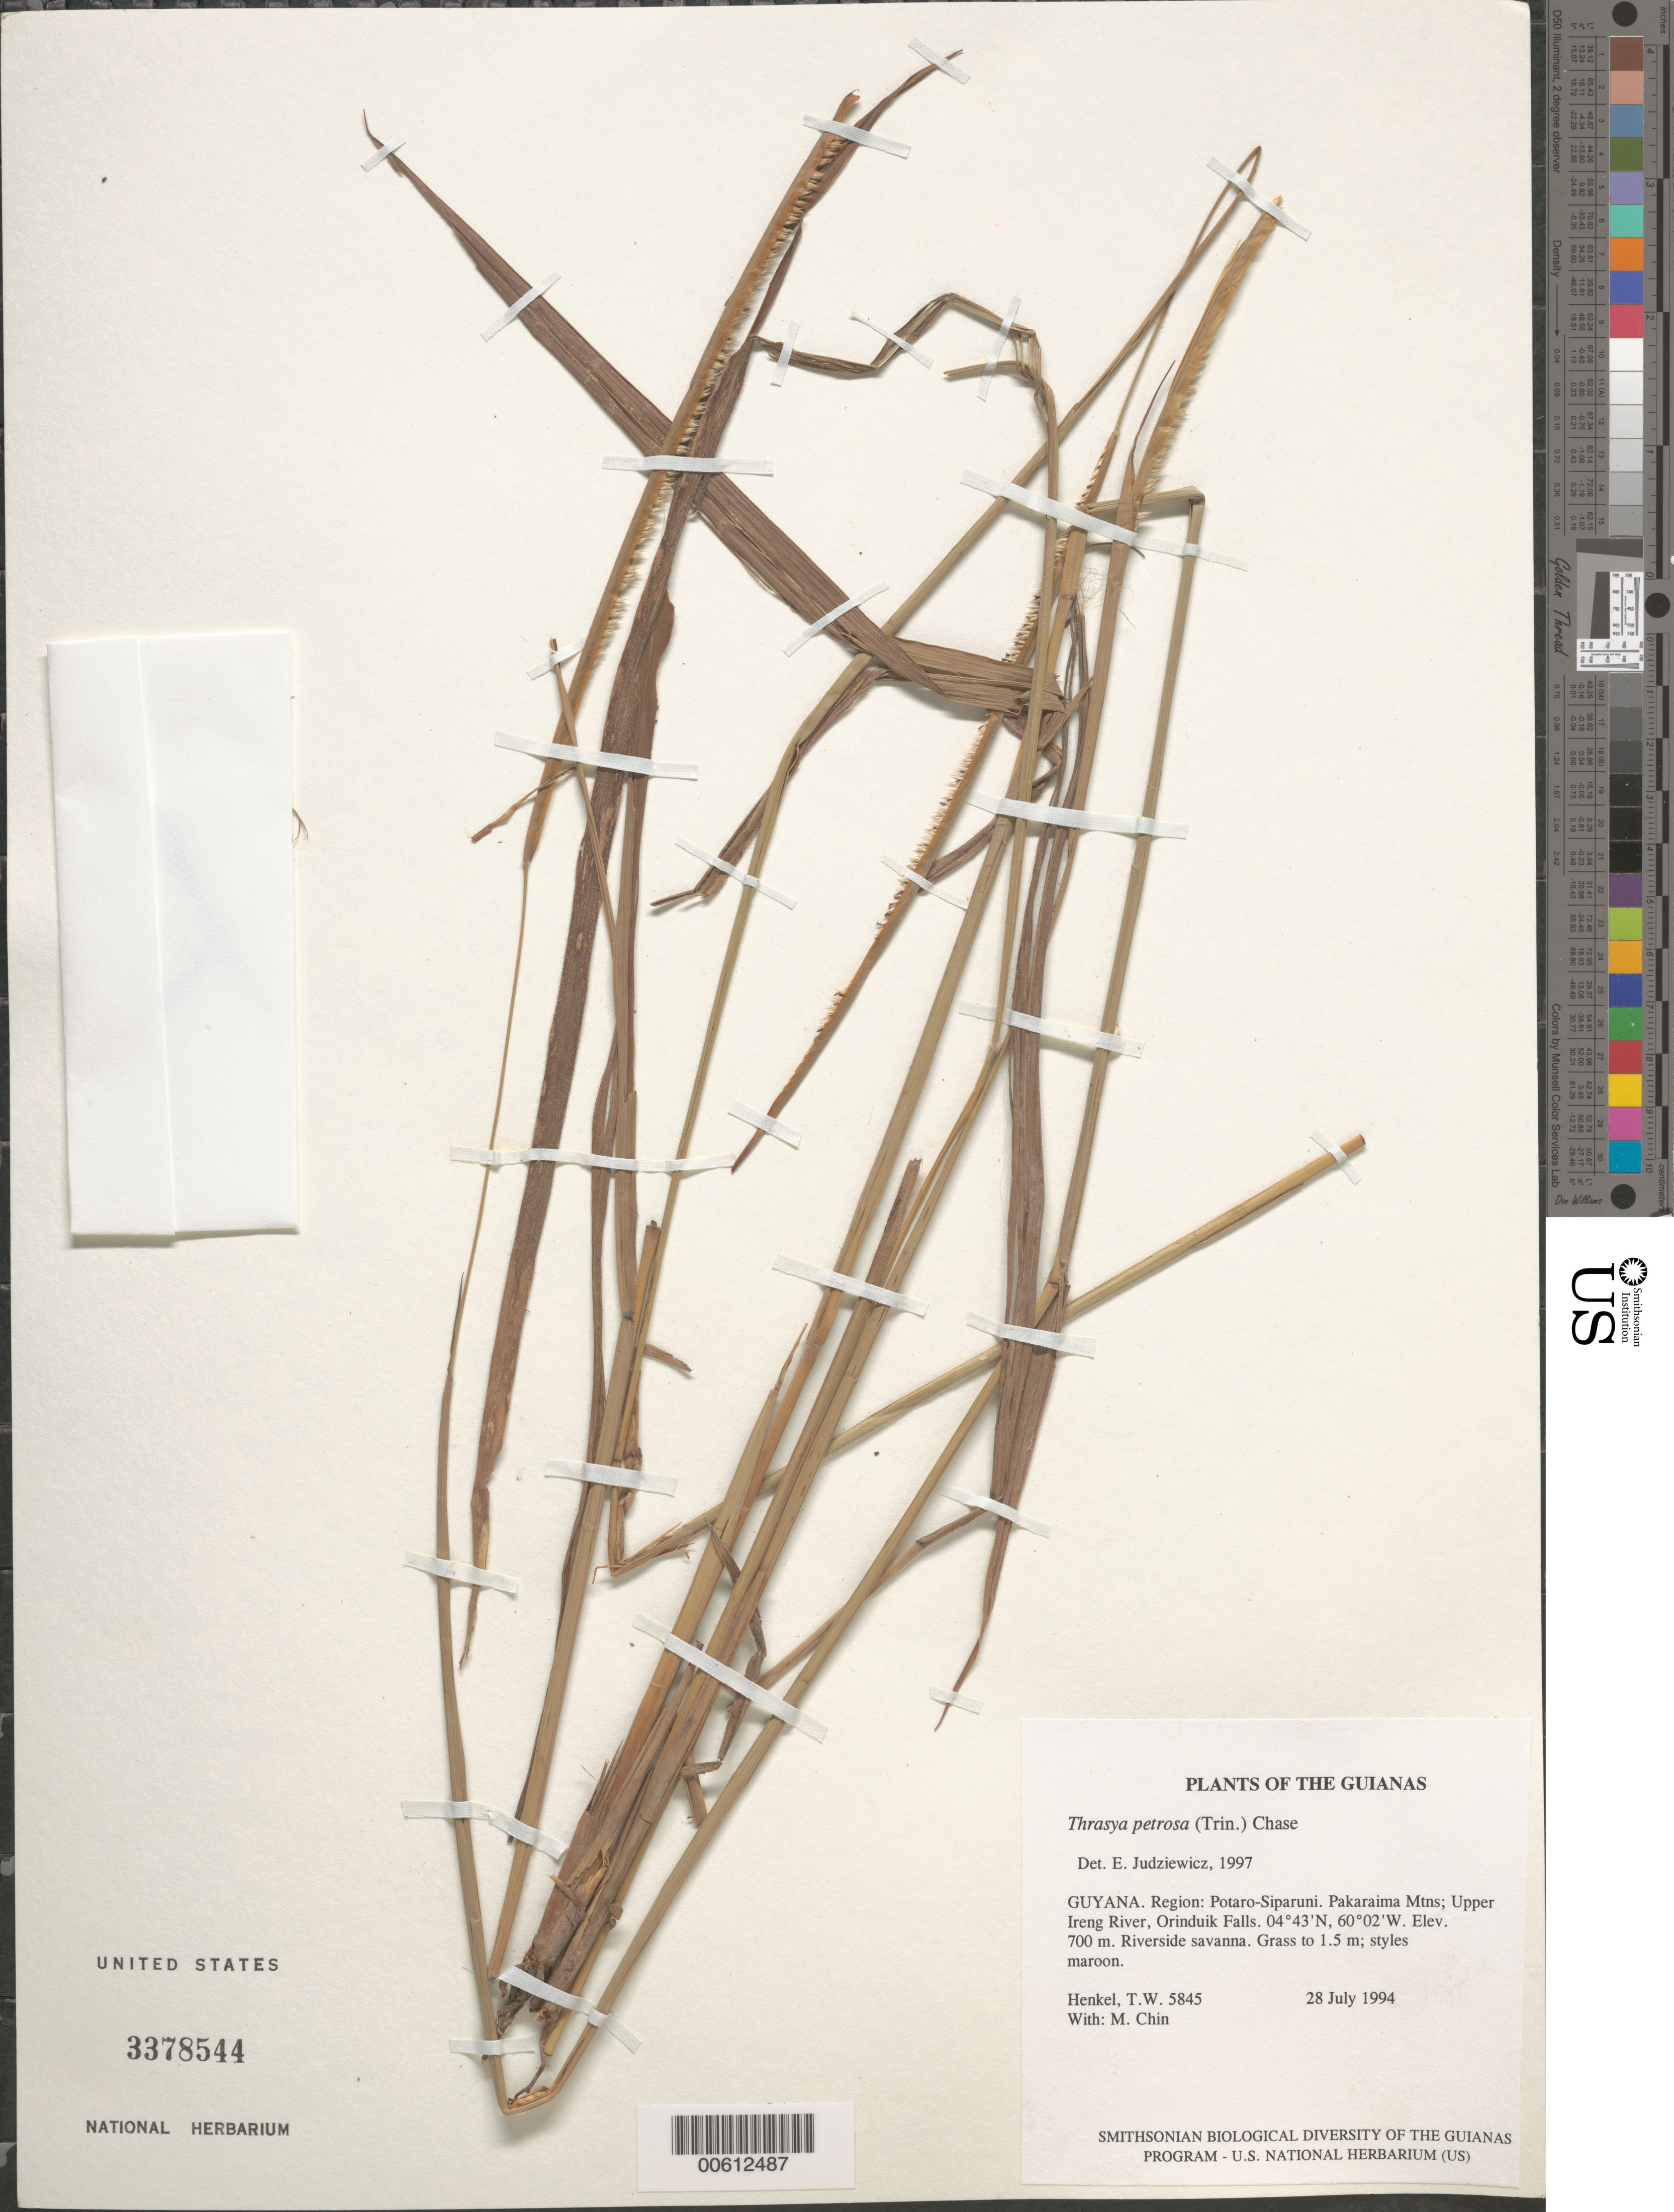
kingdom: Plantae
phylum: Tracheophyta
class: Liliopsida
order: Poales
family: Poaceae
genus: Thrasya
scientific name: Thrasya petrosa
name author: (Trin.) Chase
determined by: Judziewicz, E. J.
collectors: T. Henkel & M. Chin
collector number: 5845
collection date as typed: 28 July 1994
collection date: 1994-07-28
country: Guyana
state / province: Potaro-Siparuni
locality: Pakaraima Mtns; Upper Ireng River, Orinduik Falls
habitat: Riverside savanna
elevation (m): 700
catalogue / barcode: US 3378544